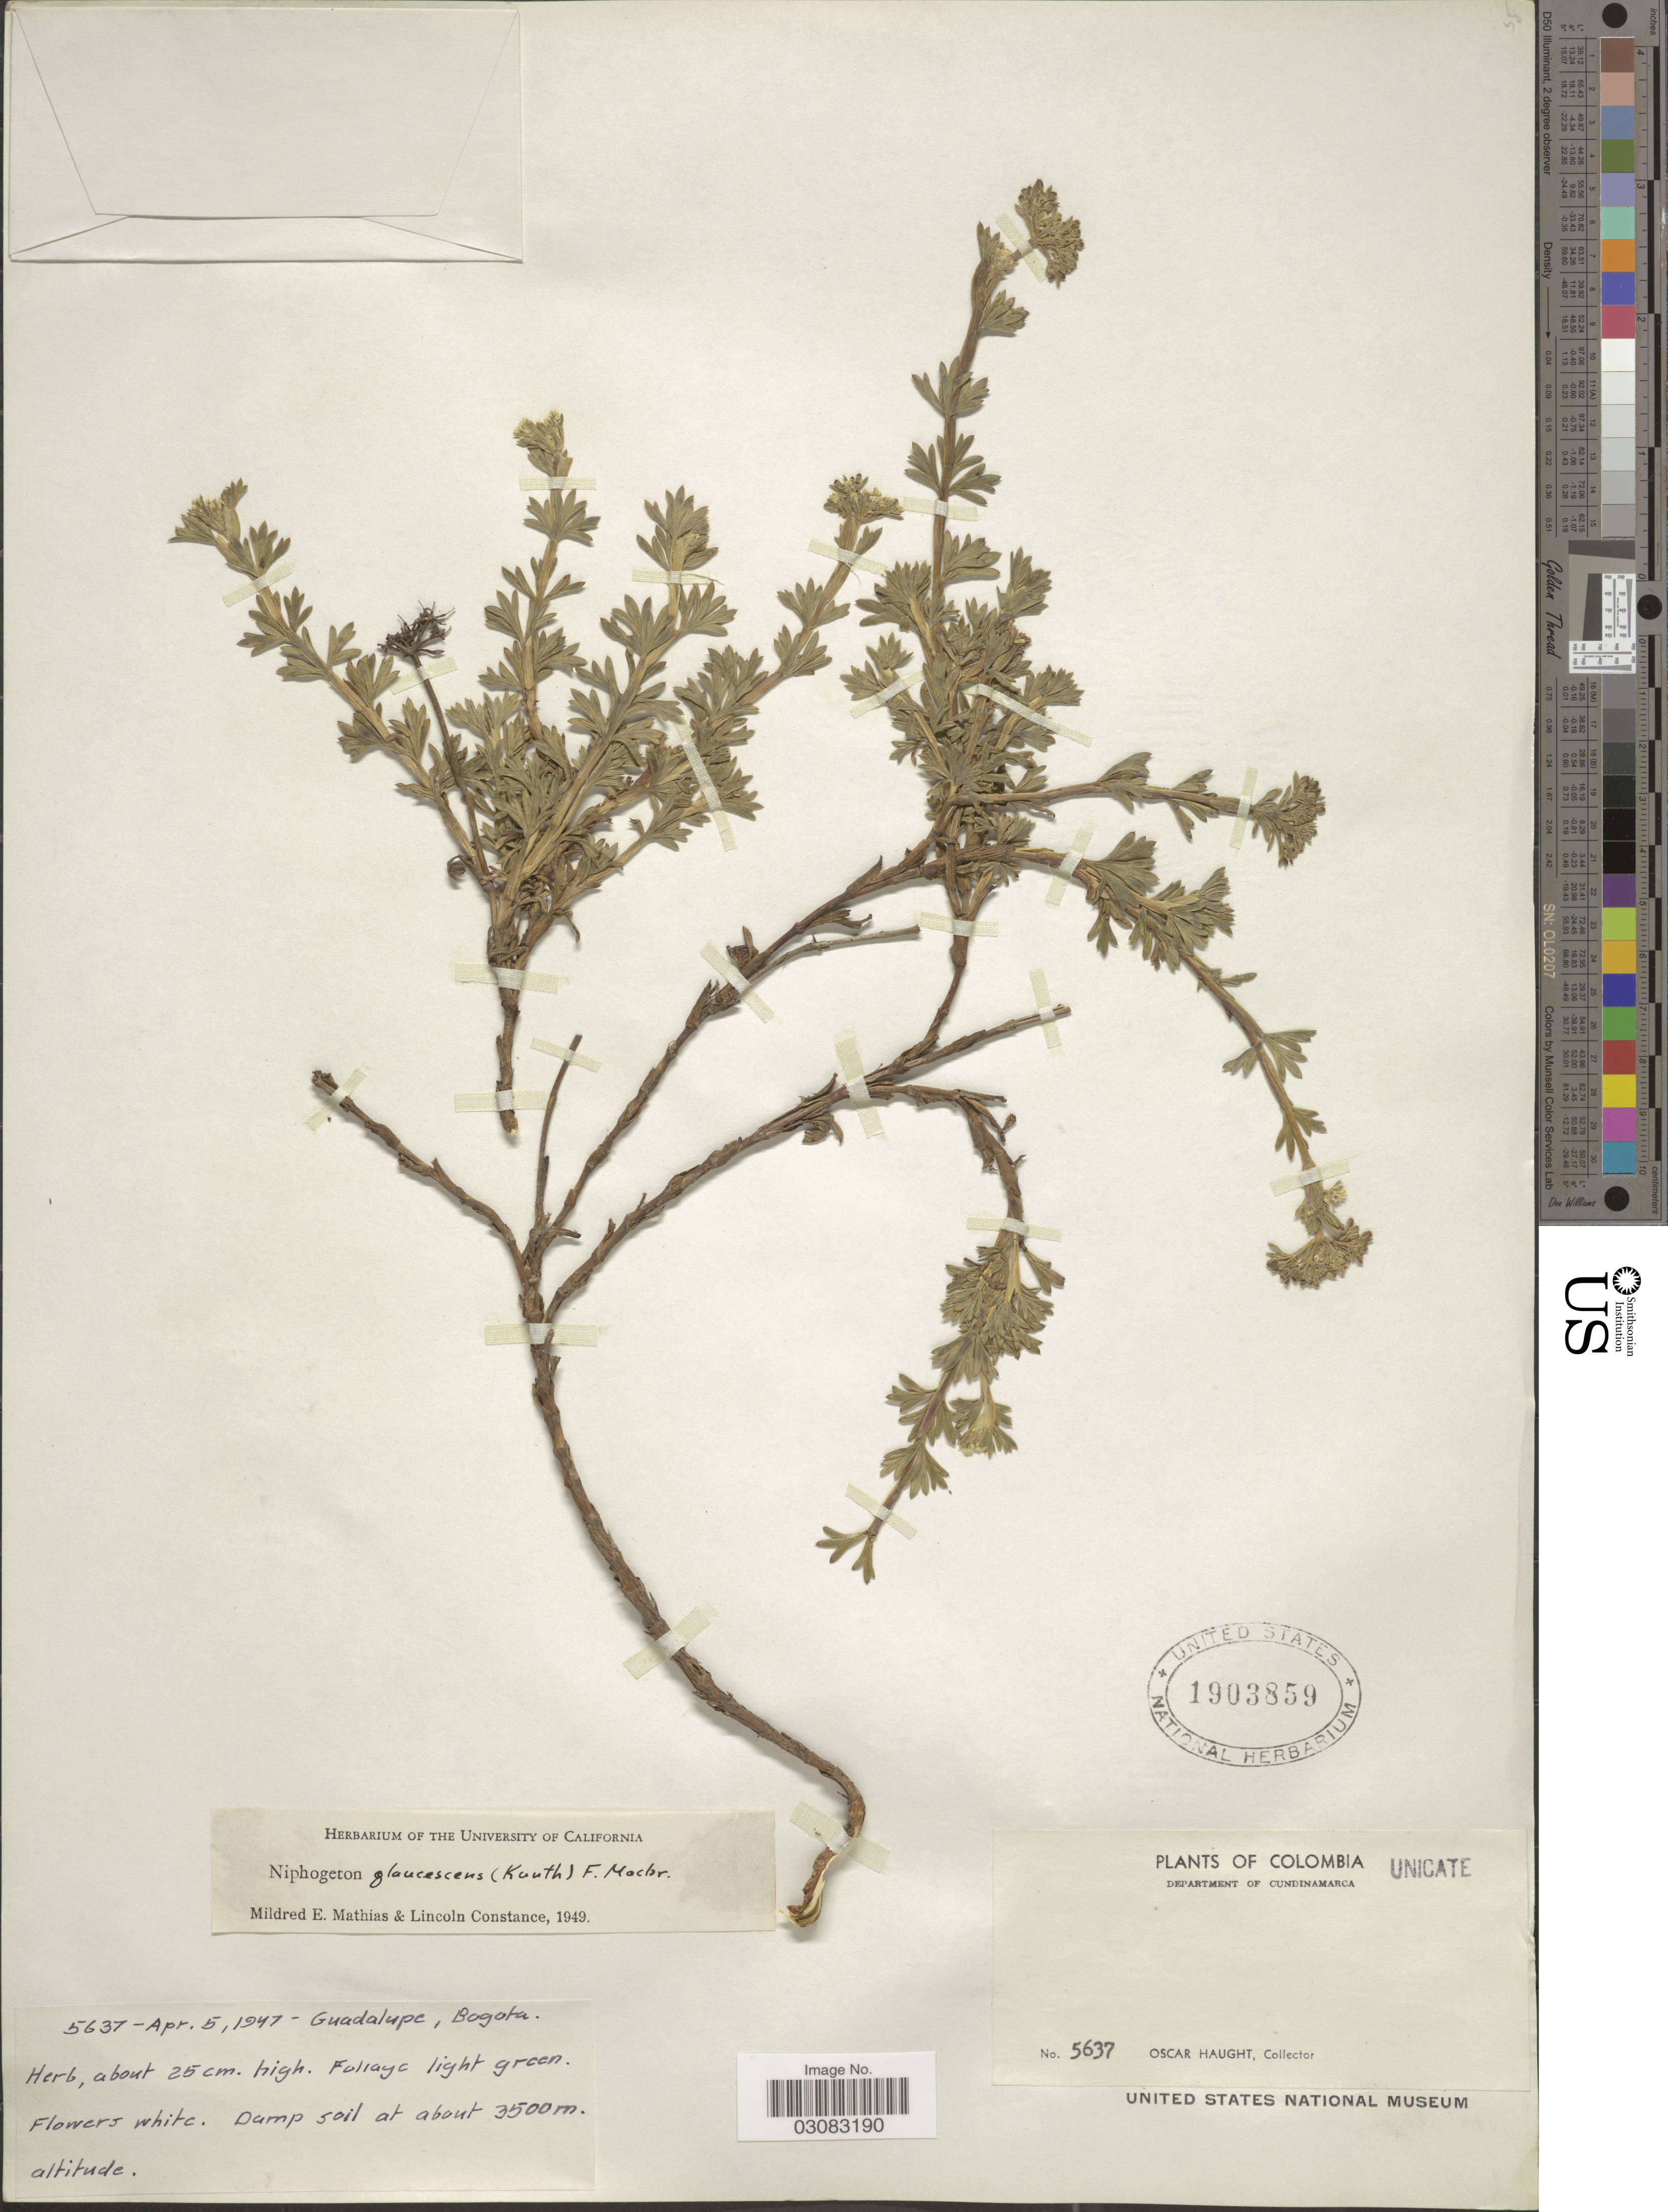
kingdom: Plantae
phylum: Tracheophyta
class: Magnoliopsida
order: Apiales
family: Apiaceae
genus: Niphogeton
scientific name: Niphogeton glaucescens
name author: (Kunth) J.F. Macbr.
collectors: O. L. Haught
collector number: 5637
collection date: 1947-04-05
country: Colombia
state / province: Cundinamarca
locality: Guadalupe, Bogota. Department of Cundinamarca.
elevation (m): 3500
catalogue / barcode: US 1903859